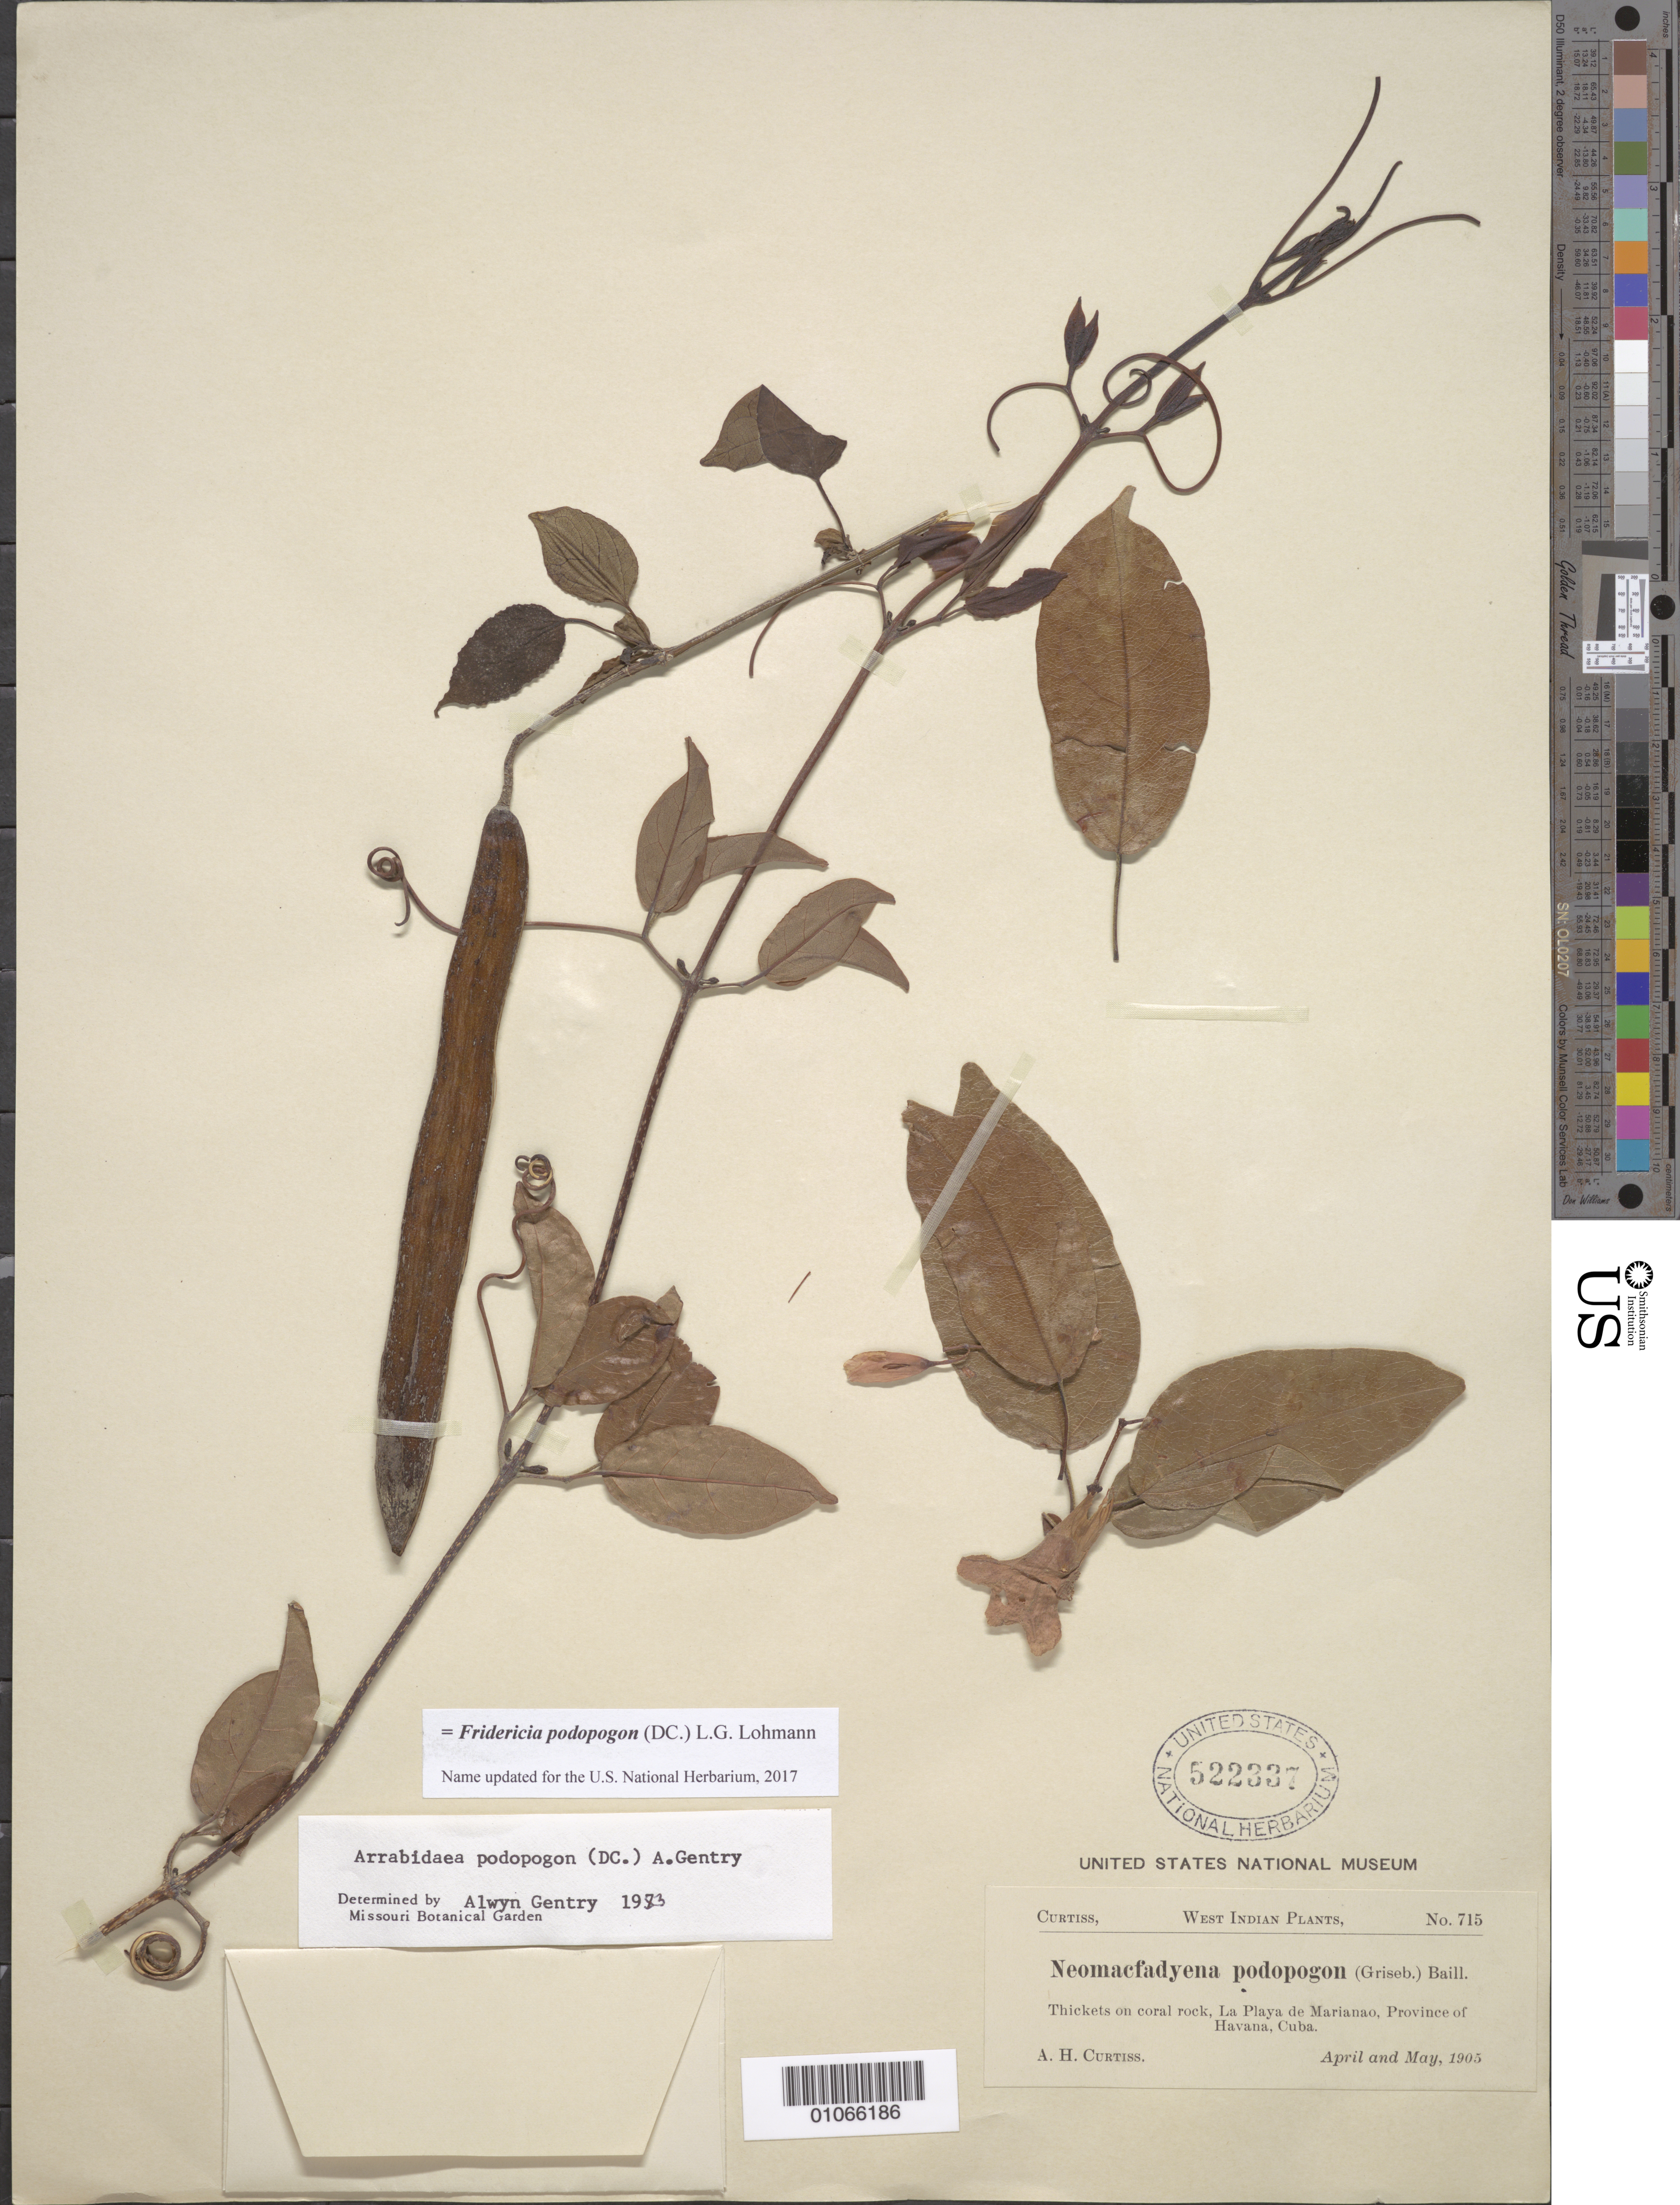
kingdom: Plantae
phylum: Tracheophyta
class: Magnoliopsida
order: Lamiales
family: Bignoniaceae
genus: Fridericia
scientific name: Fridericia podopogon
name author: (DC.) L.G. Lohmann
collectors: A. H. Curtiss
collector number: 715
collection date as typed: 01 Apr 1905 to 31 May 1905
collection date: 1905-04-01/1905-05-31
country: Cuba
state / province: La Habana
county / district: Municipio Playa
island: Cuba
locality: Thickets on coral rock, Marianao Beach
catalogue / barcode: US 522337